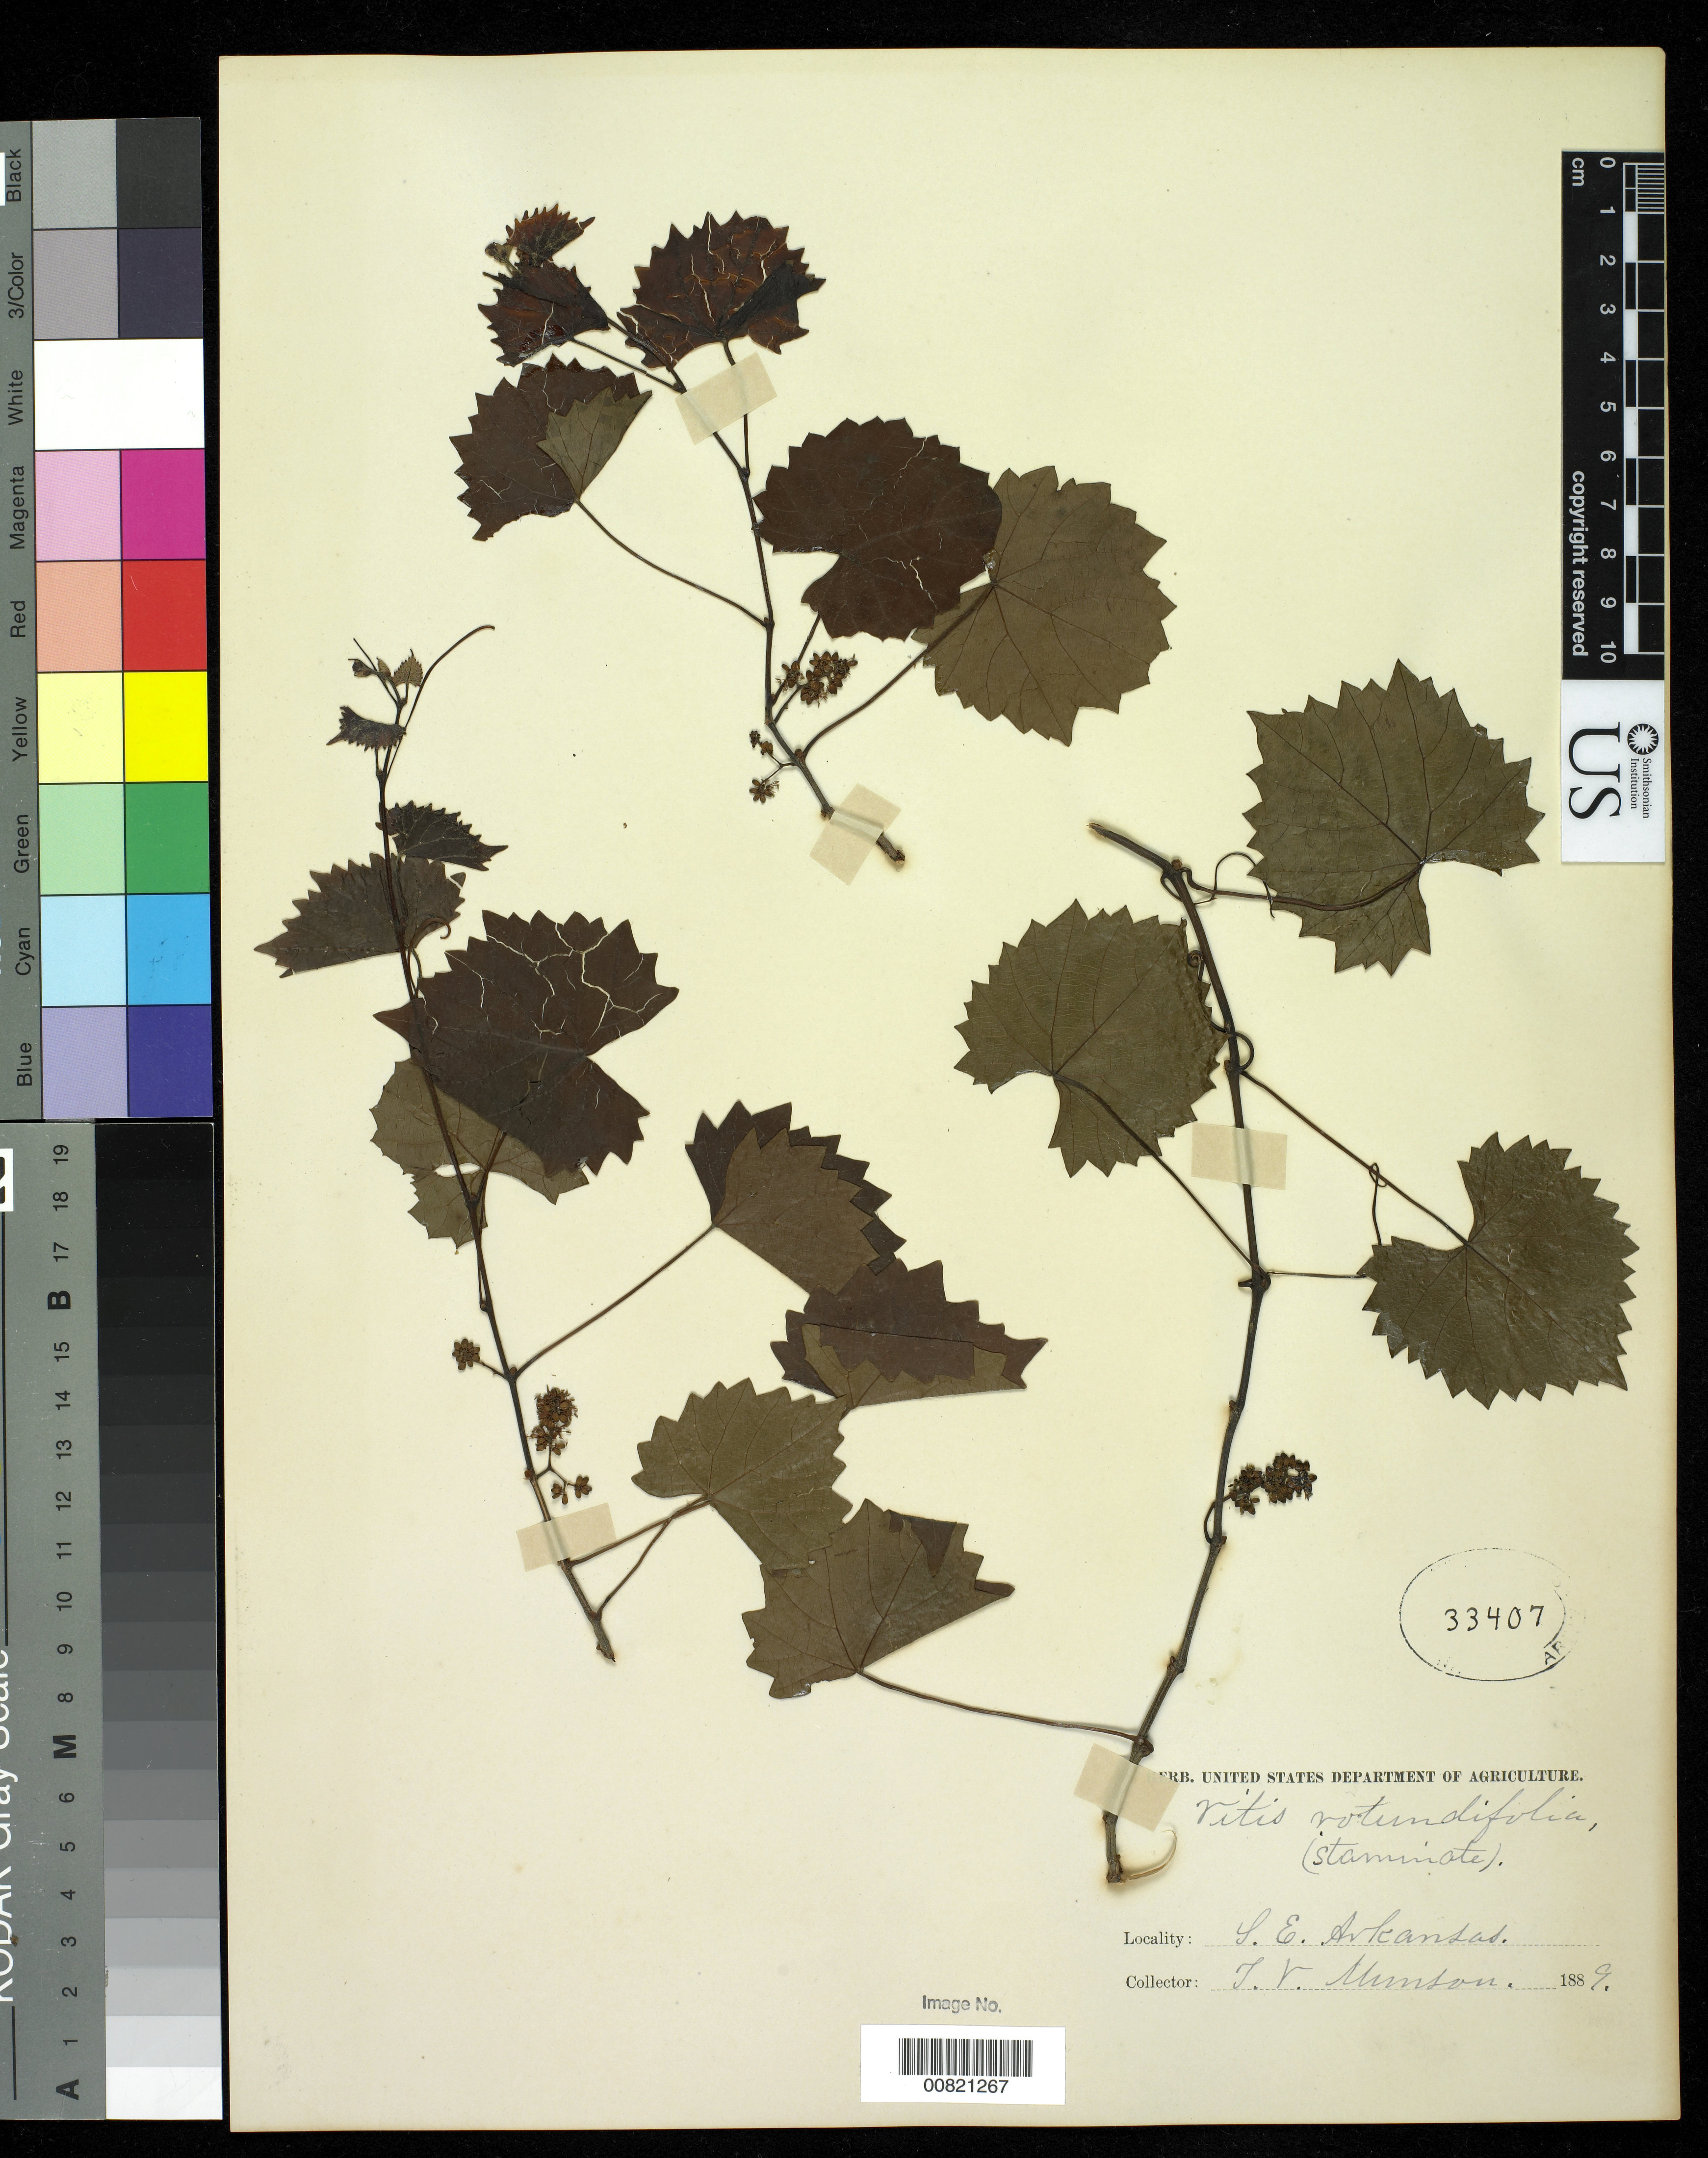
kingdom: Plantae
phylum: Tracheophyta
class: Magnoliopsida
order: Vitales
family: Vitaceae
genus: Vitis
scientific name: Vitis rotundifolia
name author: Michx.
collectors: T. V. Munson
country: United States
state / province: Arkansas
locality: SE Arkansas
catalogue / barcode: US 33407